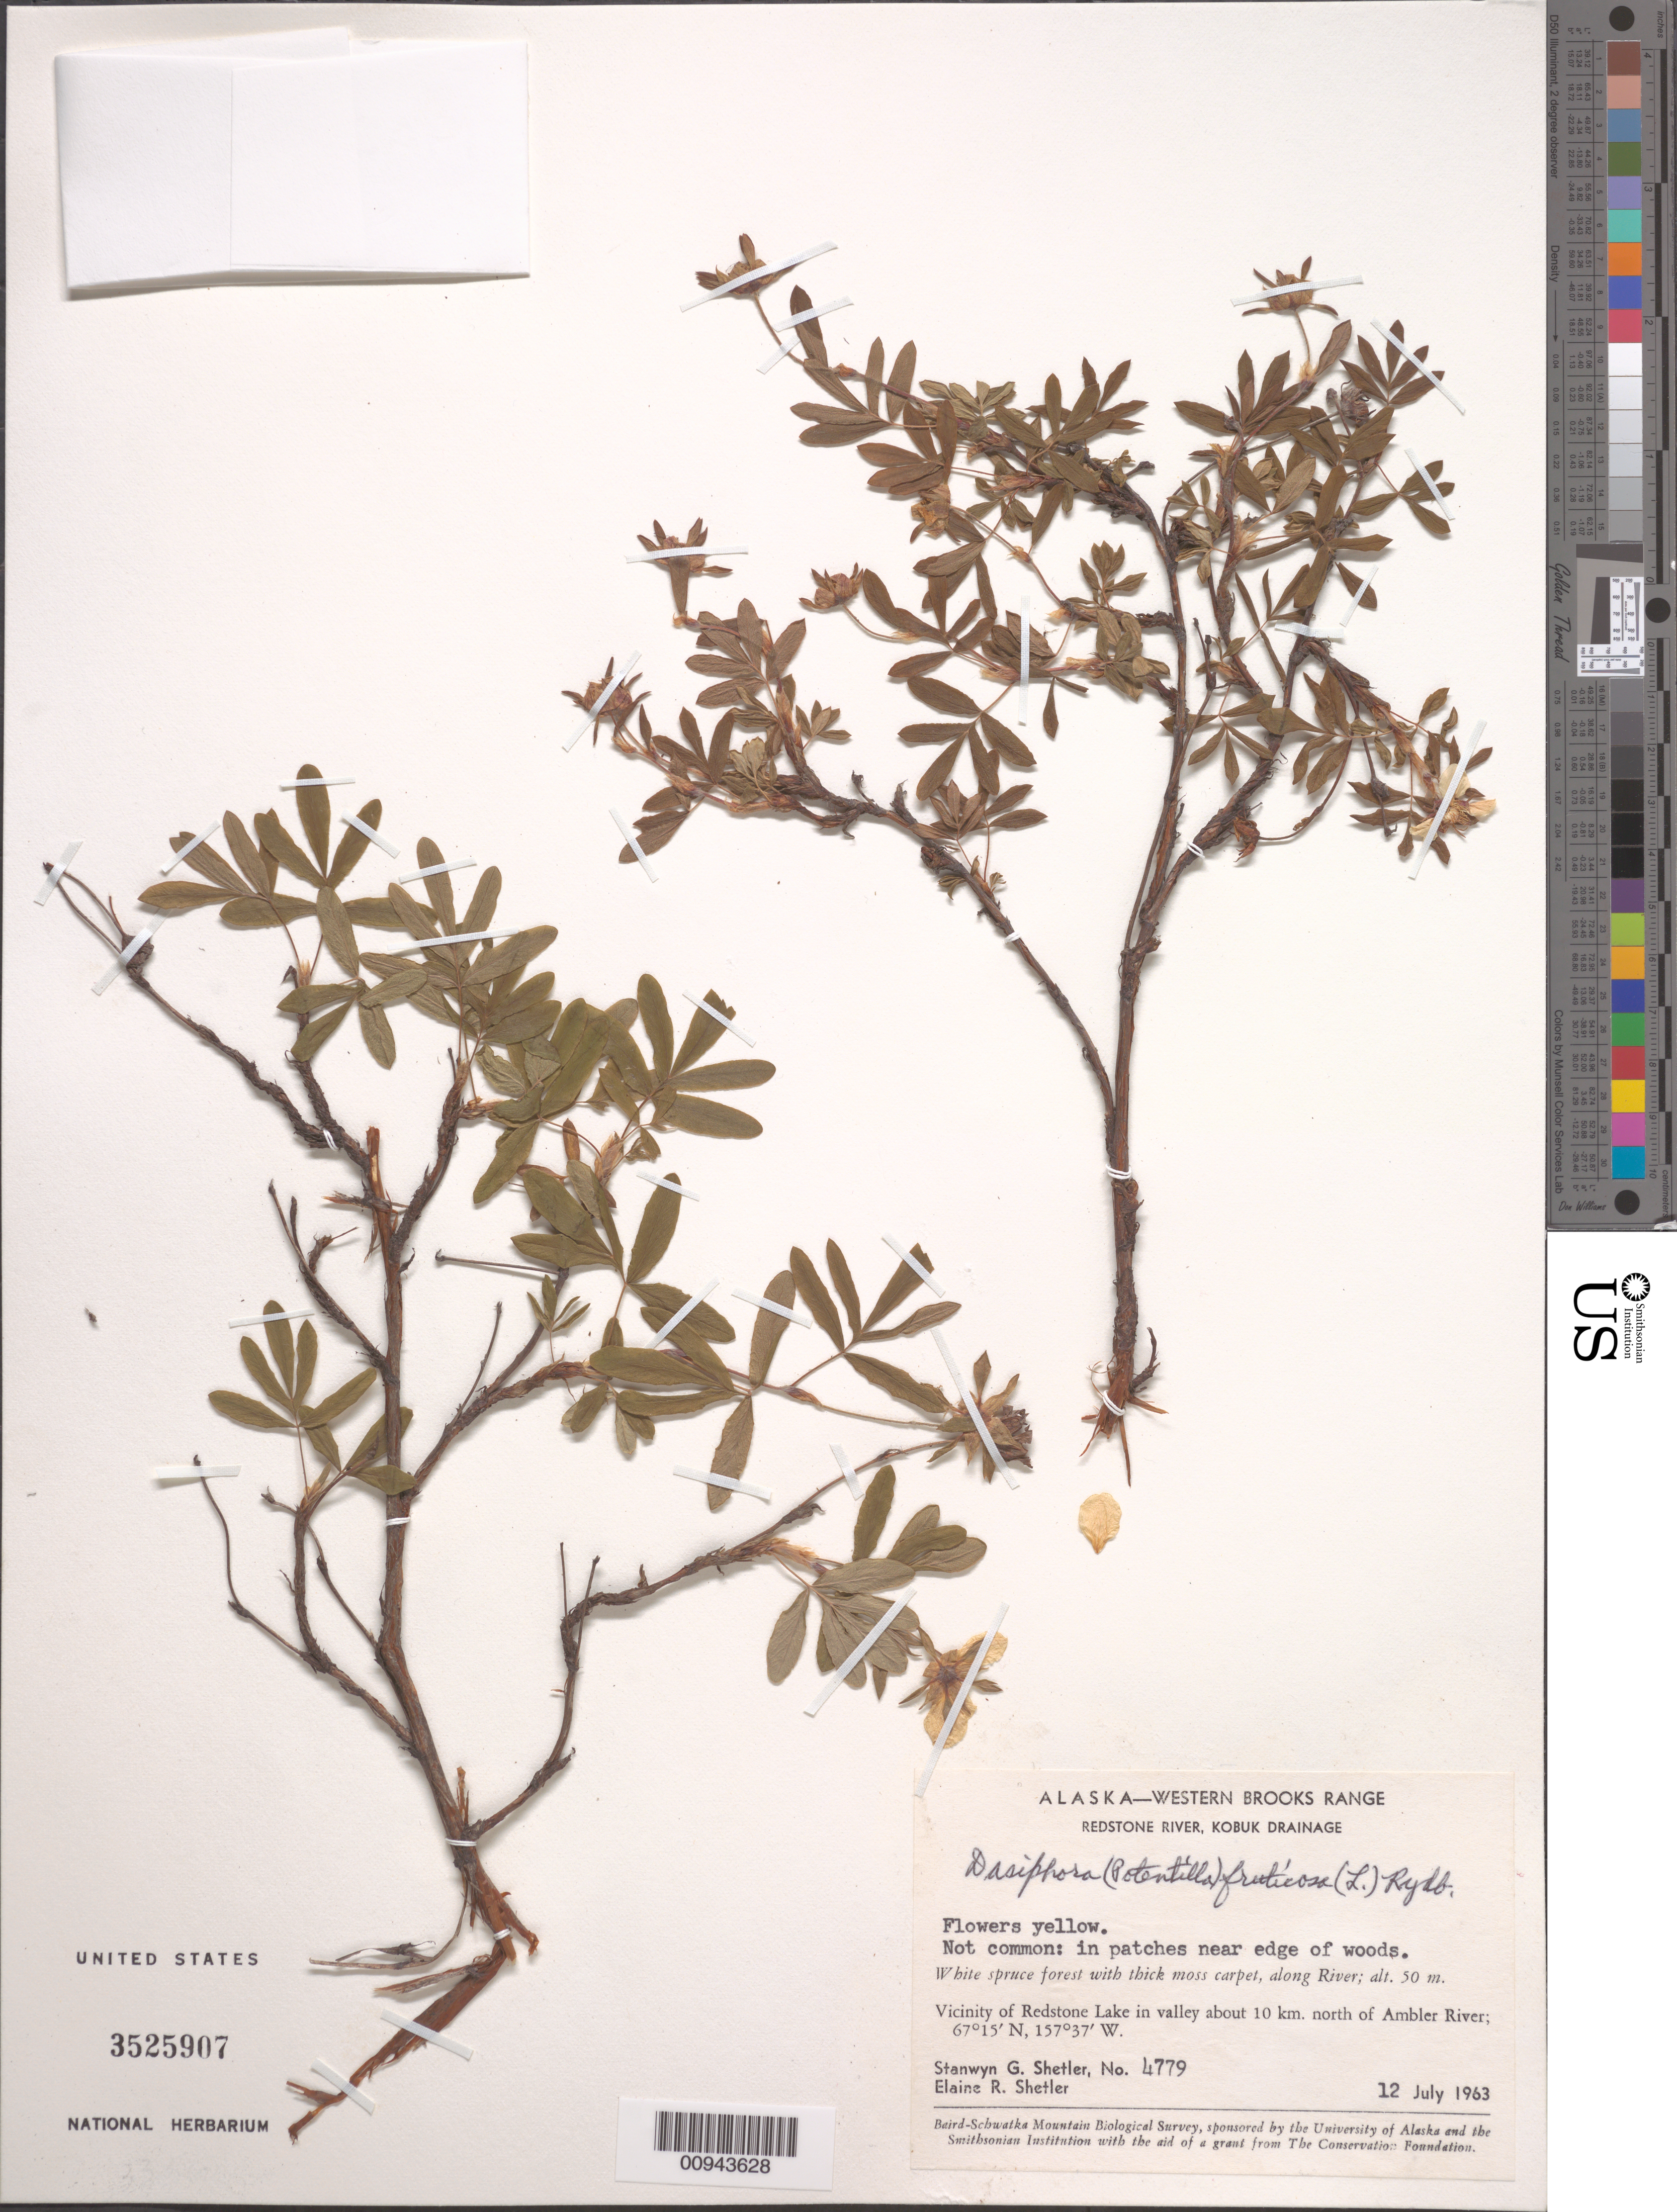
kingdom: Plantae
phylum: Tracheophyta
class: Magnoliopsida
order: Rosales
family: Rosaceae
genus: Dasiphora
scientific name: Dasiphora fruticosa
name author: (L.) Rydb.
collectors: S. Shetler & E. R. Shetler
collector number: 4779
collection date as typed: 12 Jul 1963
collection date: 1963-07-12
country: United States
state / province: Alaska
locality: Vicinity of Redstone Lake in valley about 10 km. north of Ambler River. Western Brooks Range, Redstone River, Kobuk Drainage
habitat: White spruce forest with thick moss carpet, along River.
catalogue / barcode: US 3525907